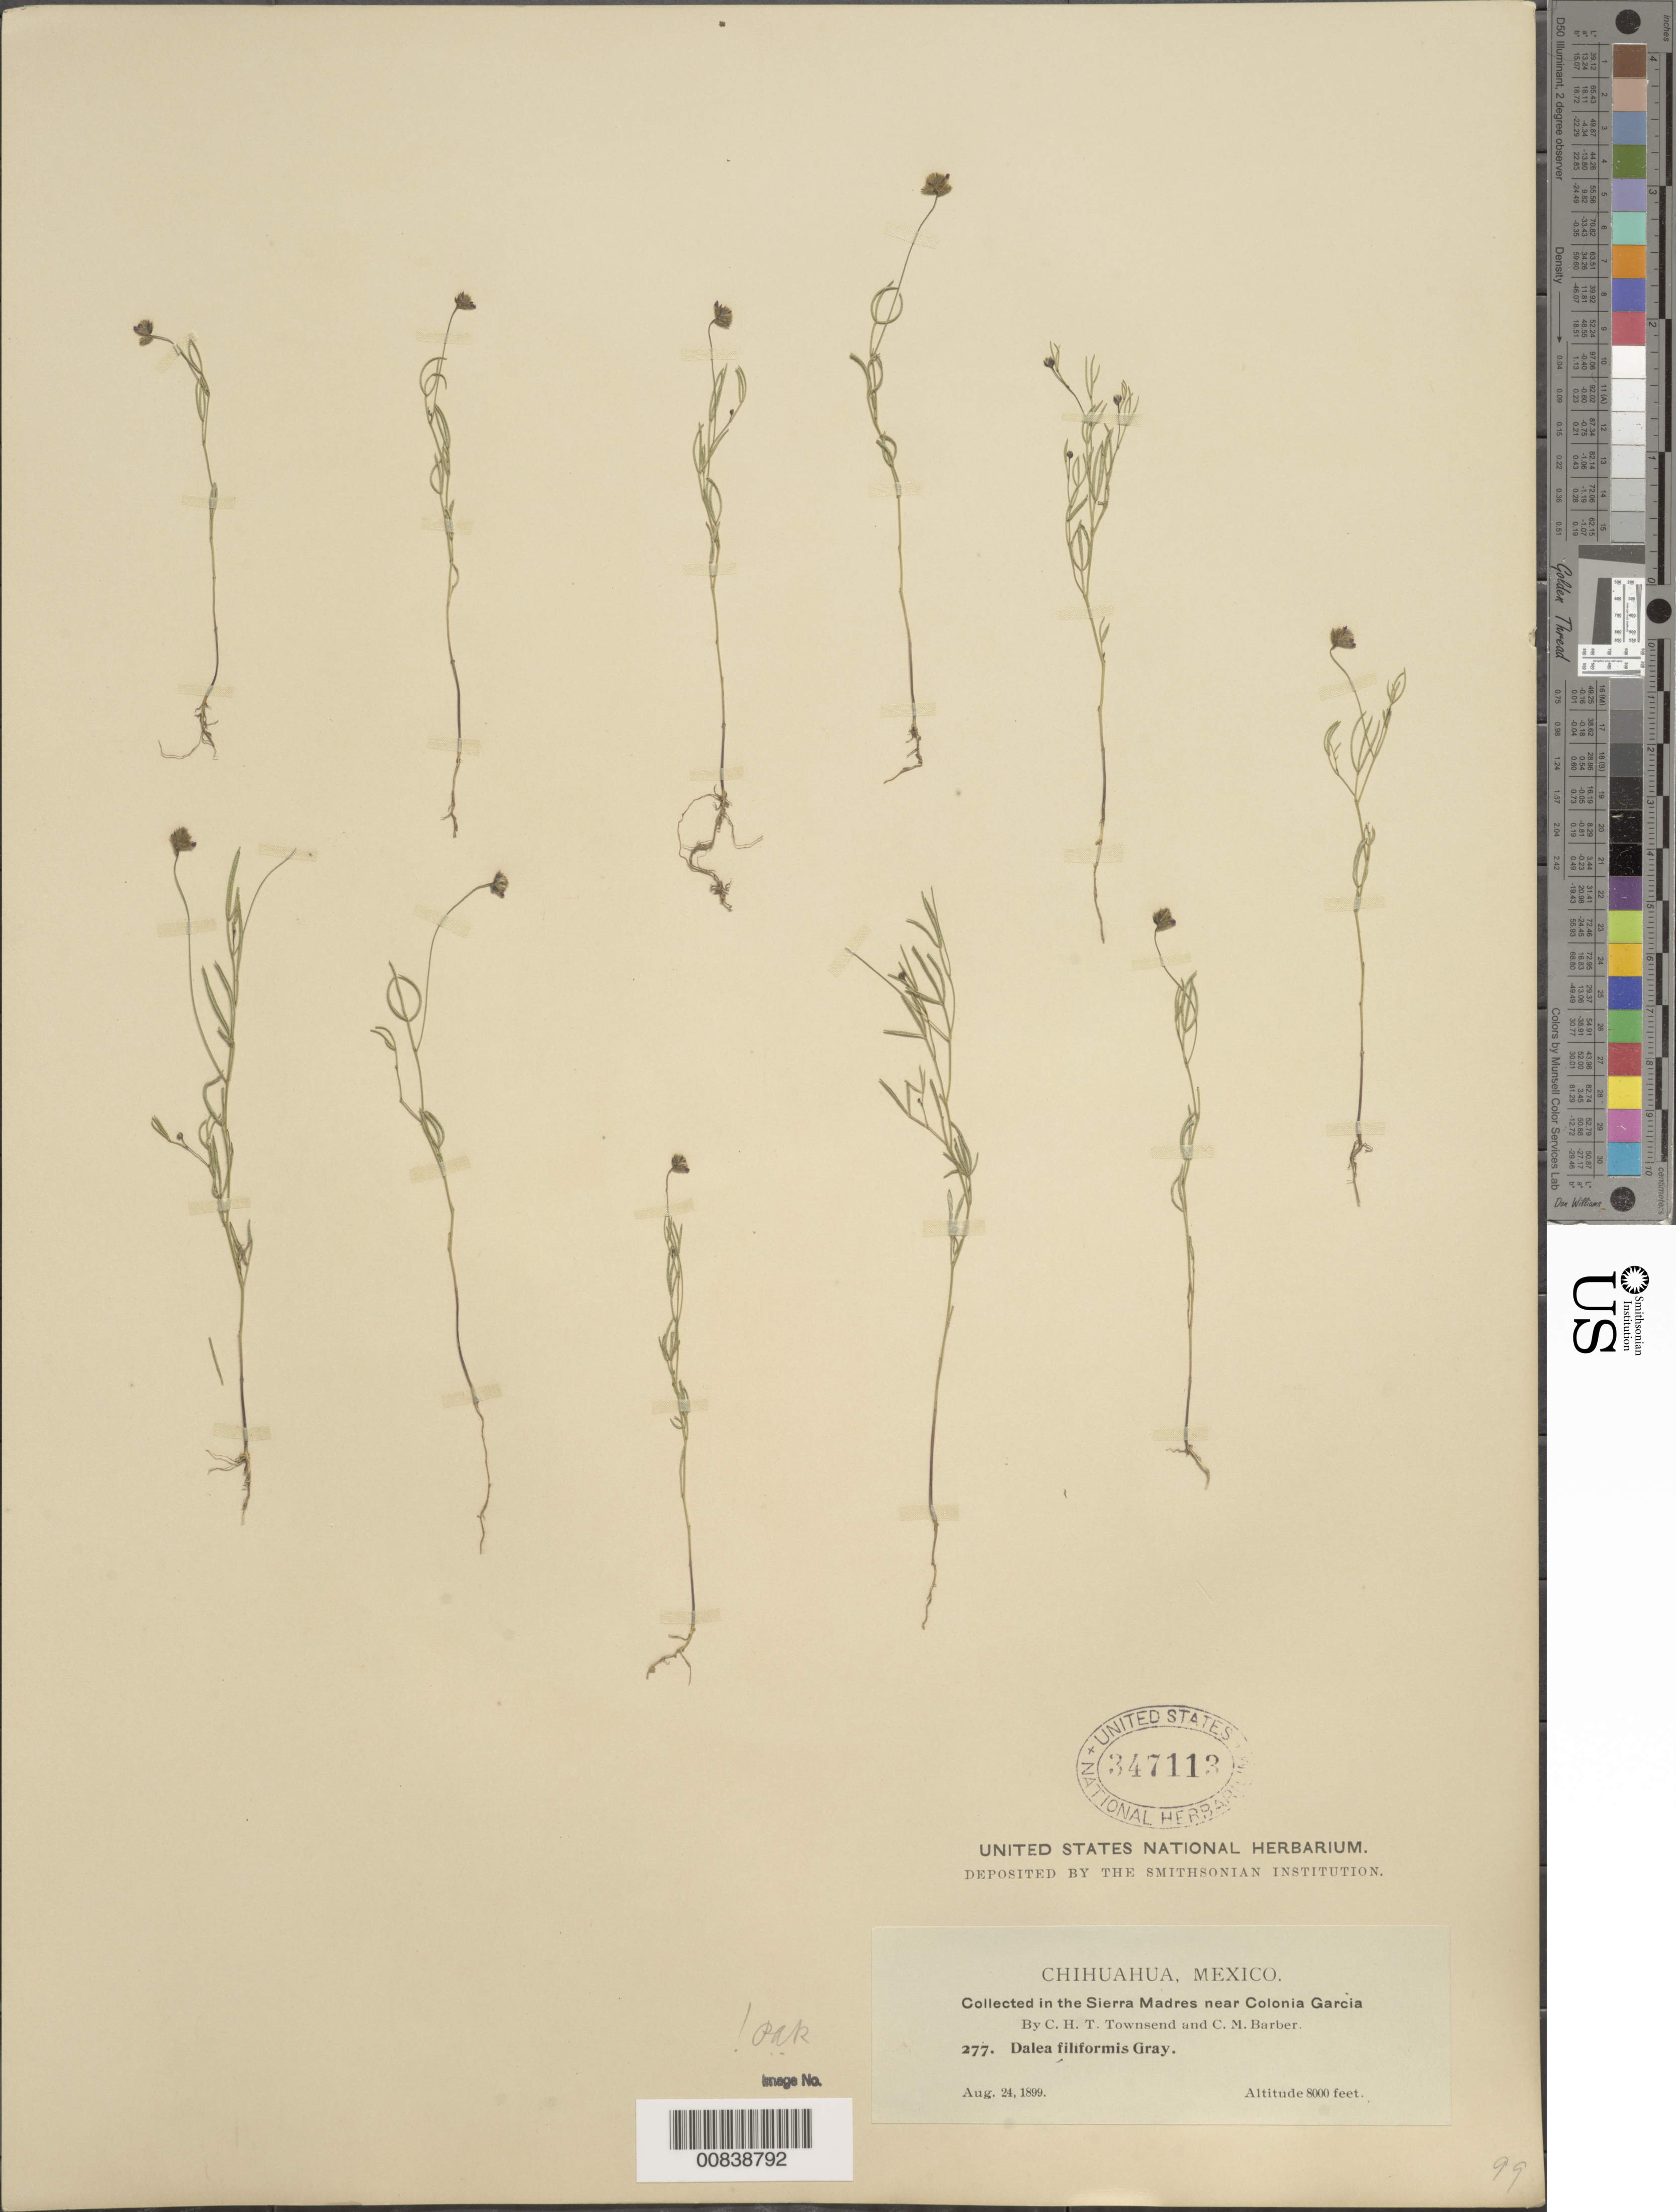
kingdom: Plantae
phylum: Tracheophyta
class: Magnoliopsida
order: Fabales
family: Fabaceae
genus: Dalea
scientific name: Dalea filiformis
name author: A. Gray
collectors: C. H. T. Townsend & C. Barber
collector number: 277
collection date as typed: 24 Aug 1899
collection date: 1899-08-24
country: Mexico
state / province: Chihuahua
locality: Sierra Madre near Colonia García, Chihuahua.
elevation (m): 2438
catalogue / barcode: US 347113